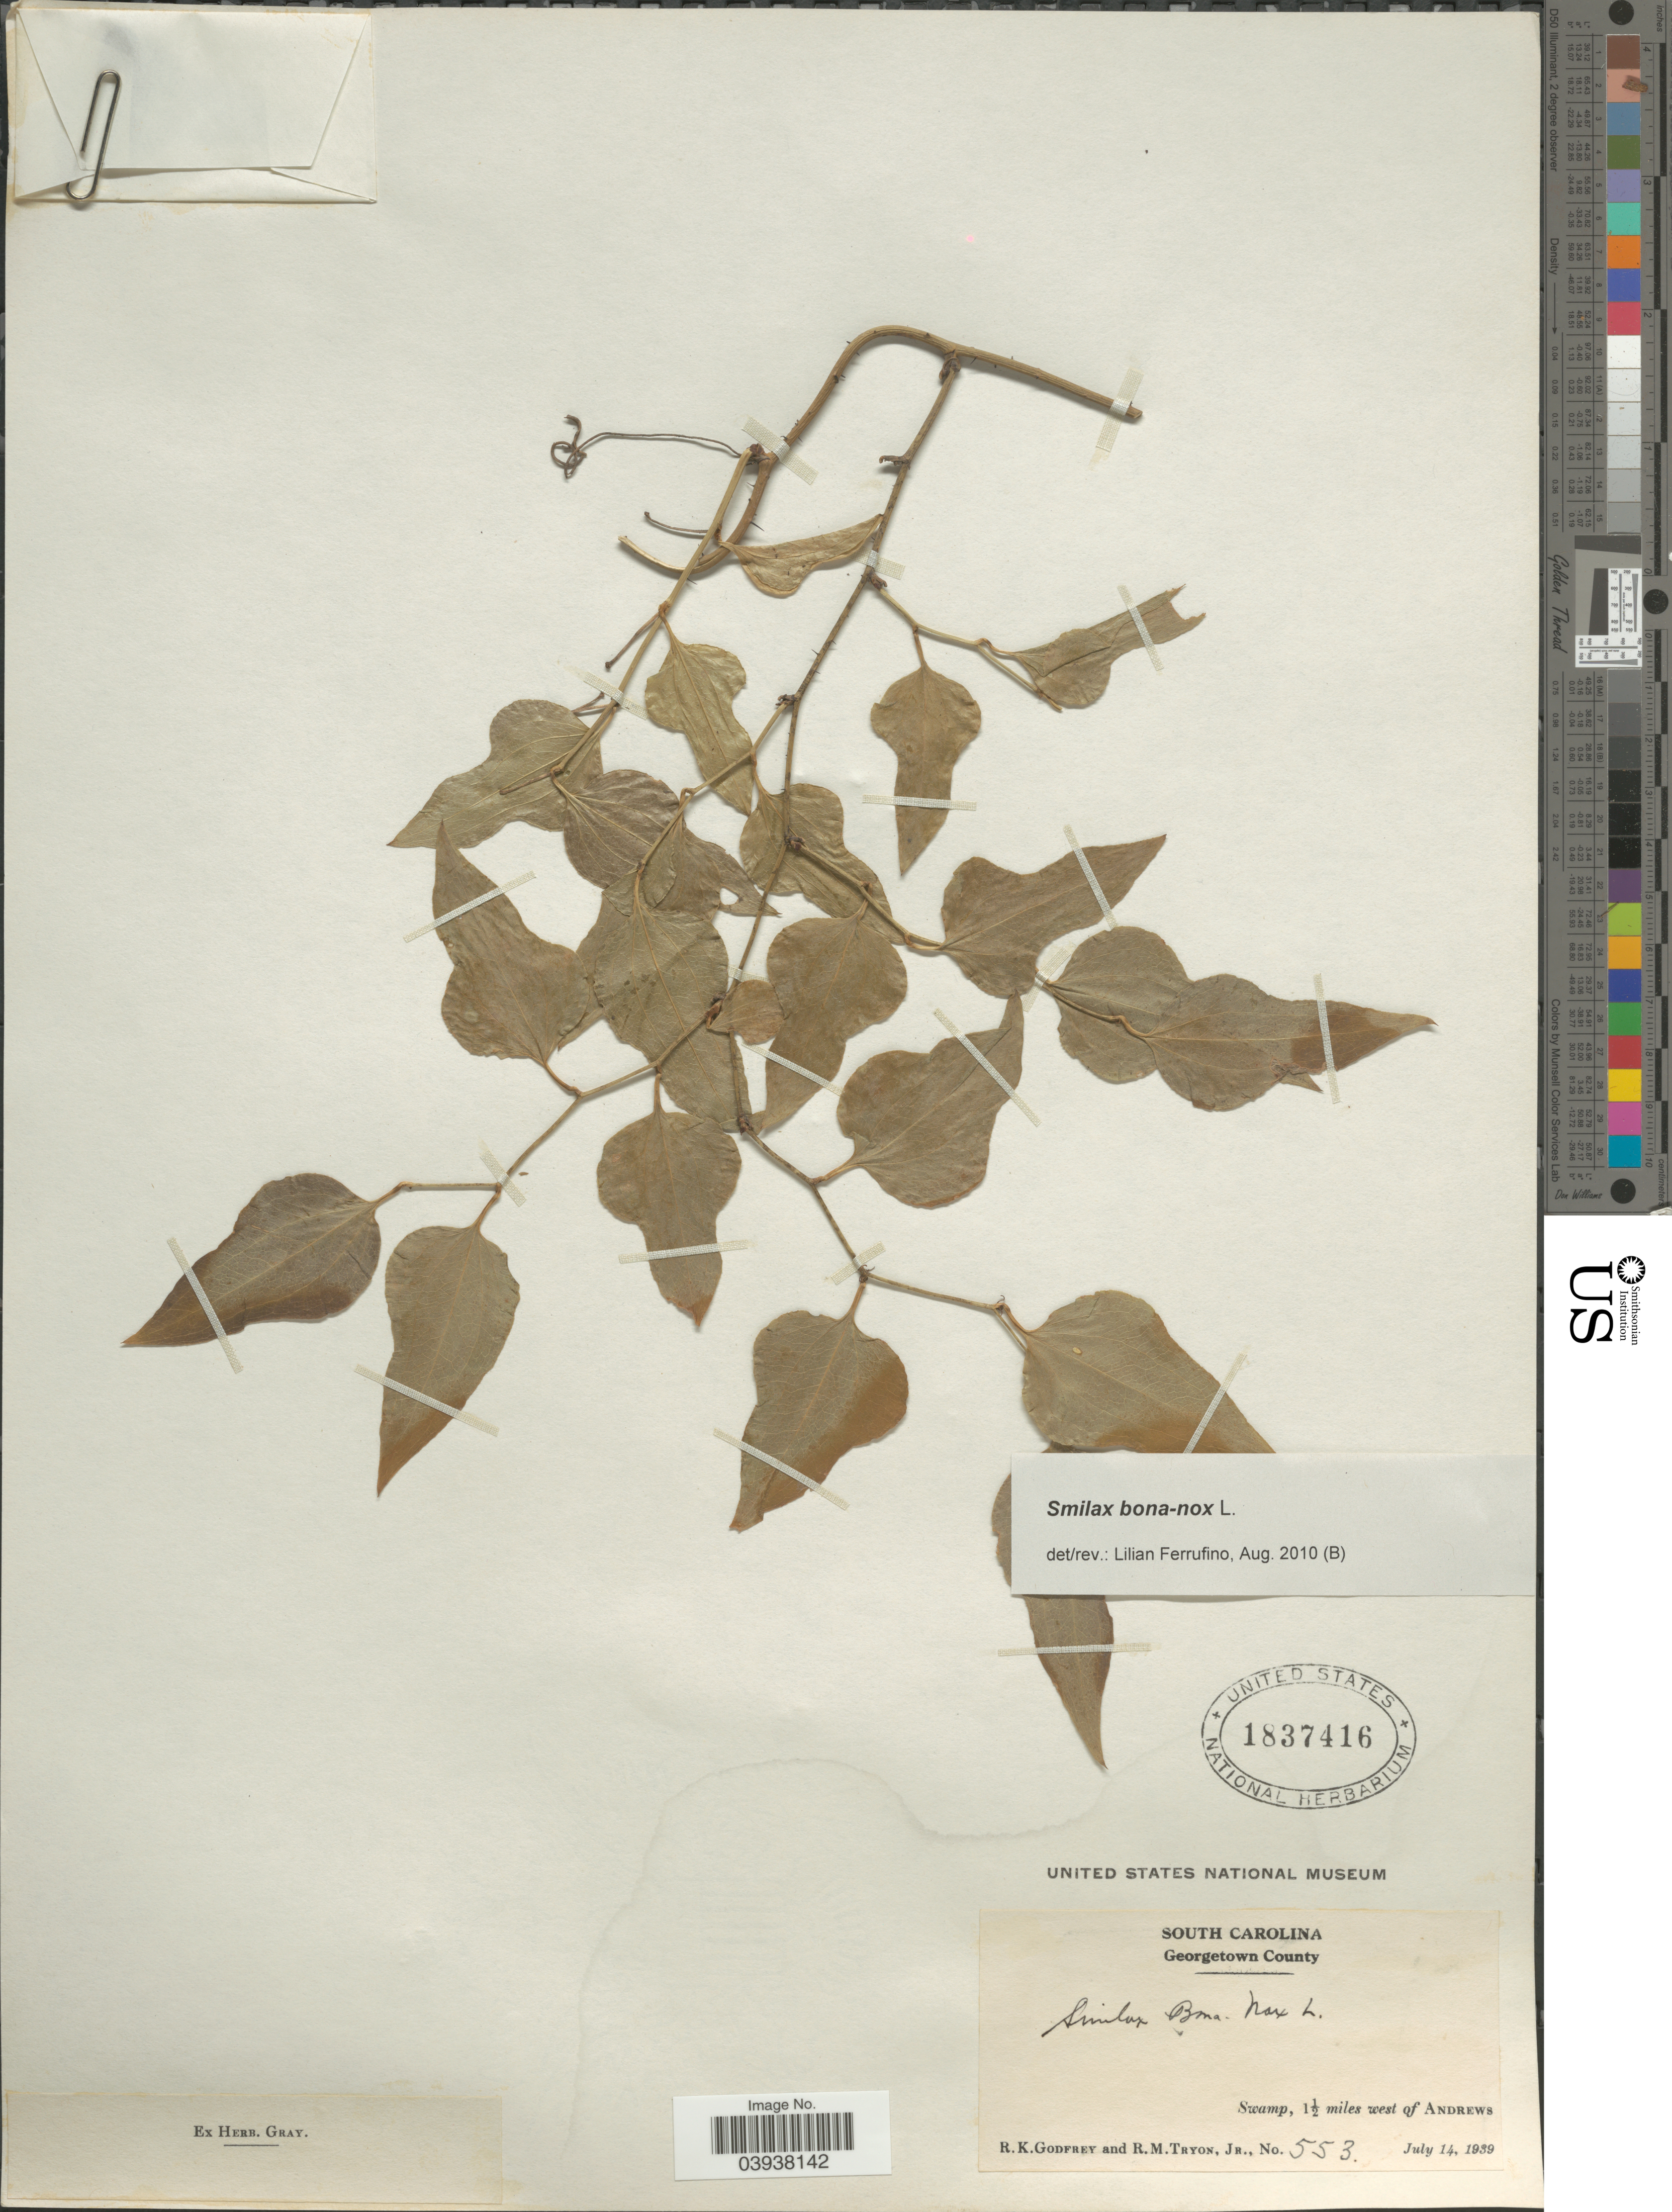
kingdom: Plantae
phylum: Tracheophyta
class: Liliopsida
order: Liliales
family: Smilacaceae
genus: Smilax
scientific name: Smilax bona-nox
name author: L.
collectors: R. K. Godfrey & R. Tryon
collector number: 553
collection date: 1939-07-14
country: United States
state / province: South Carolina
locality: Georgetown County. Swamp, 1½ miles west of Andrews.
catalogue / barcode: US 1837416